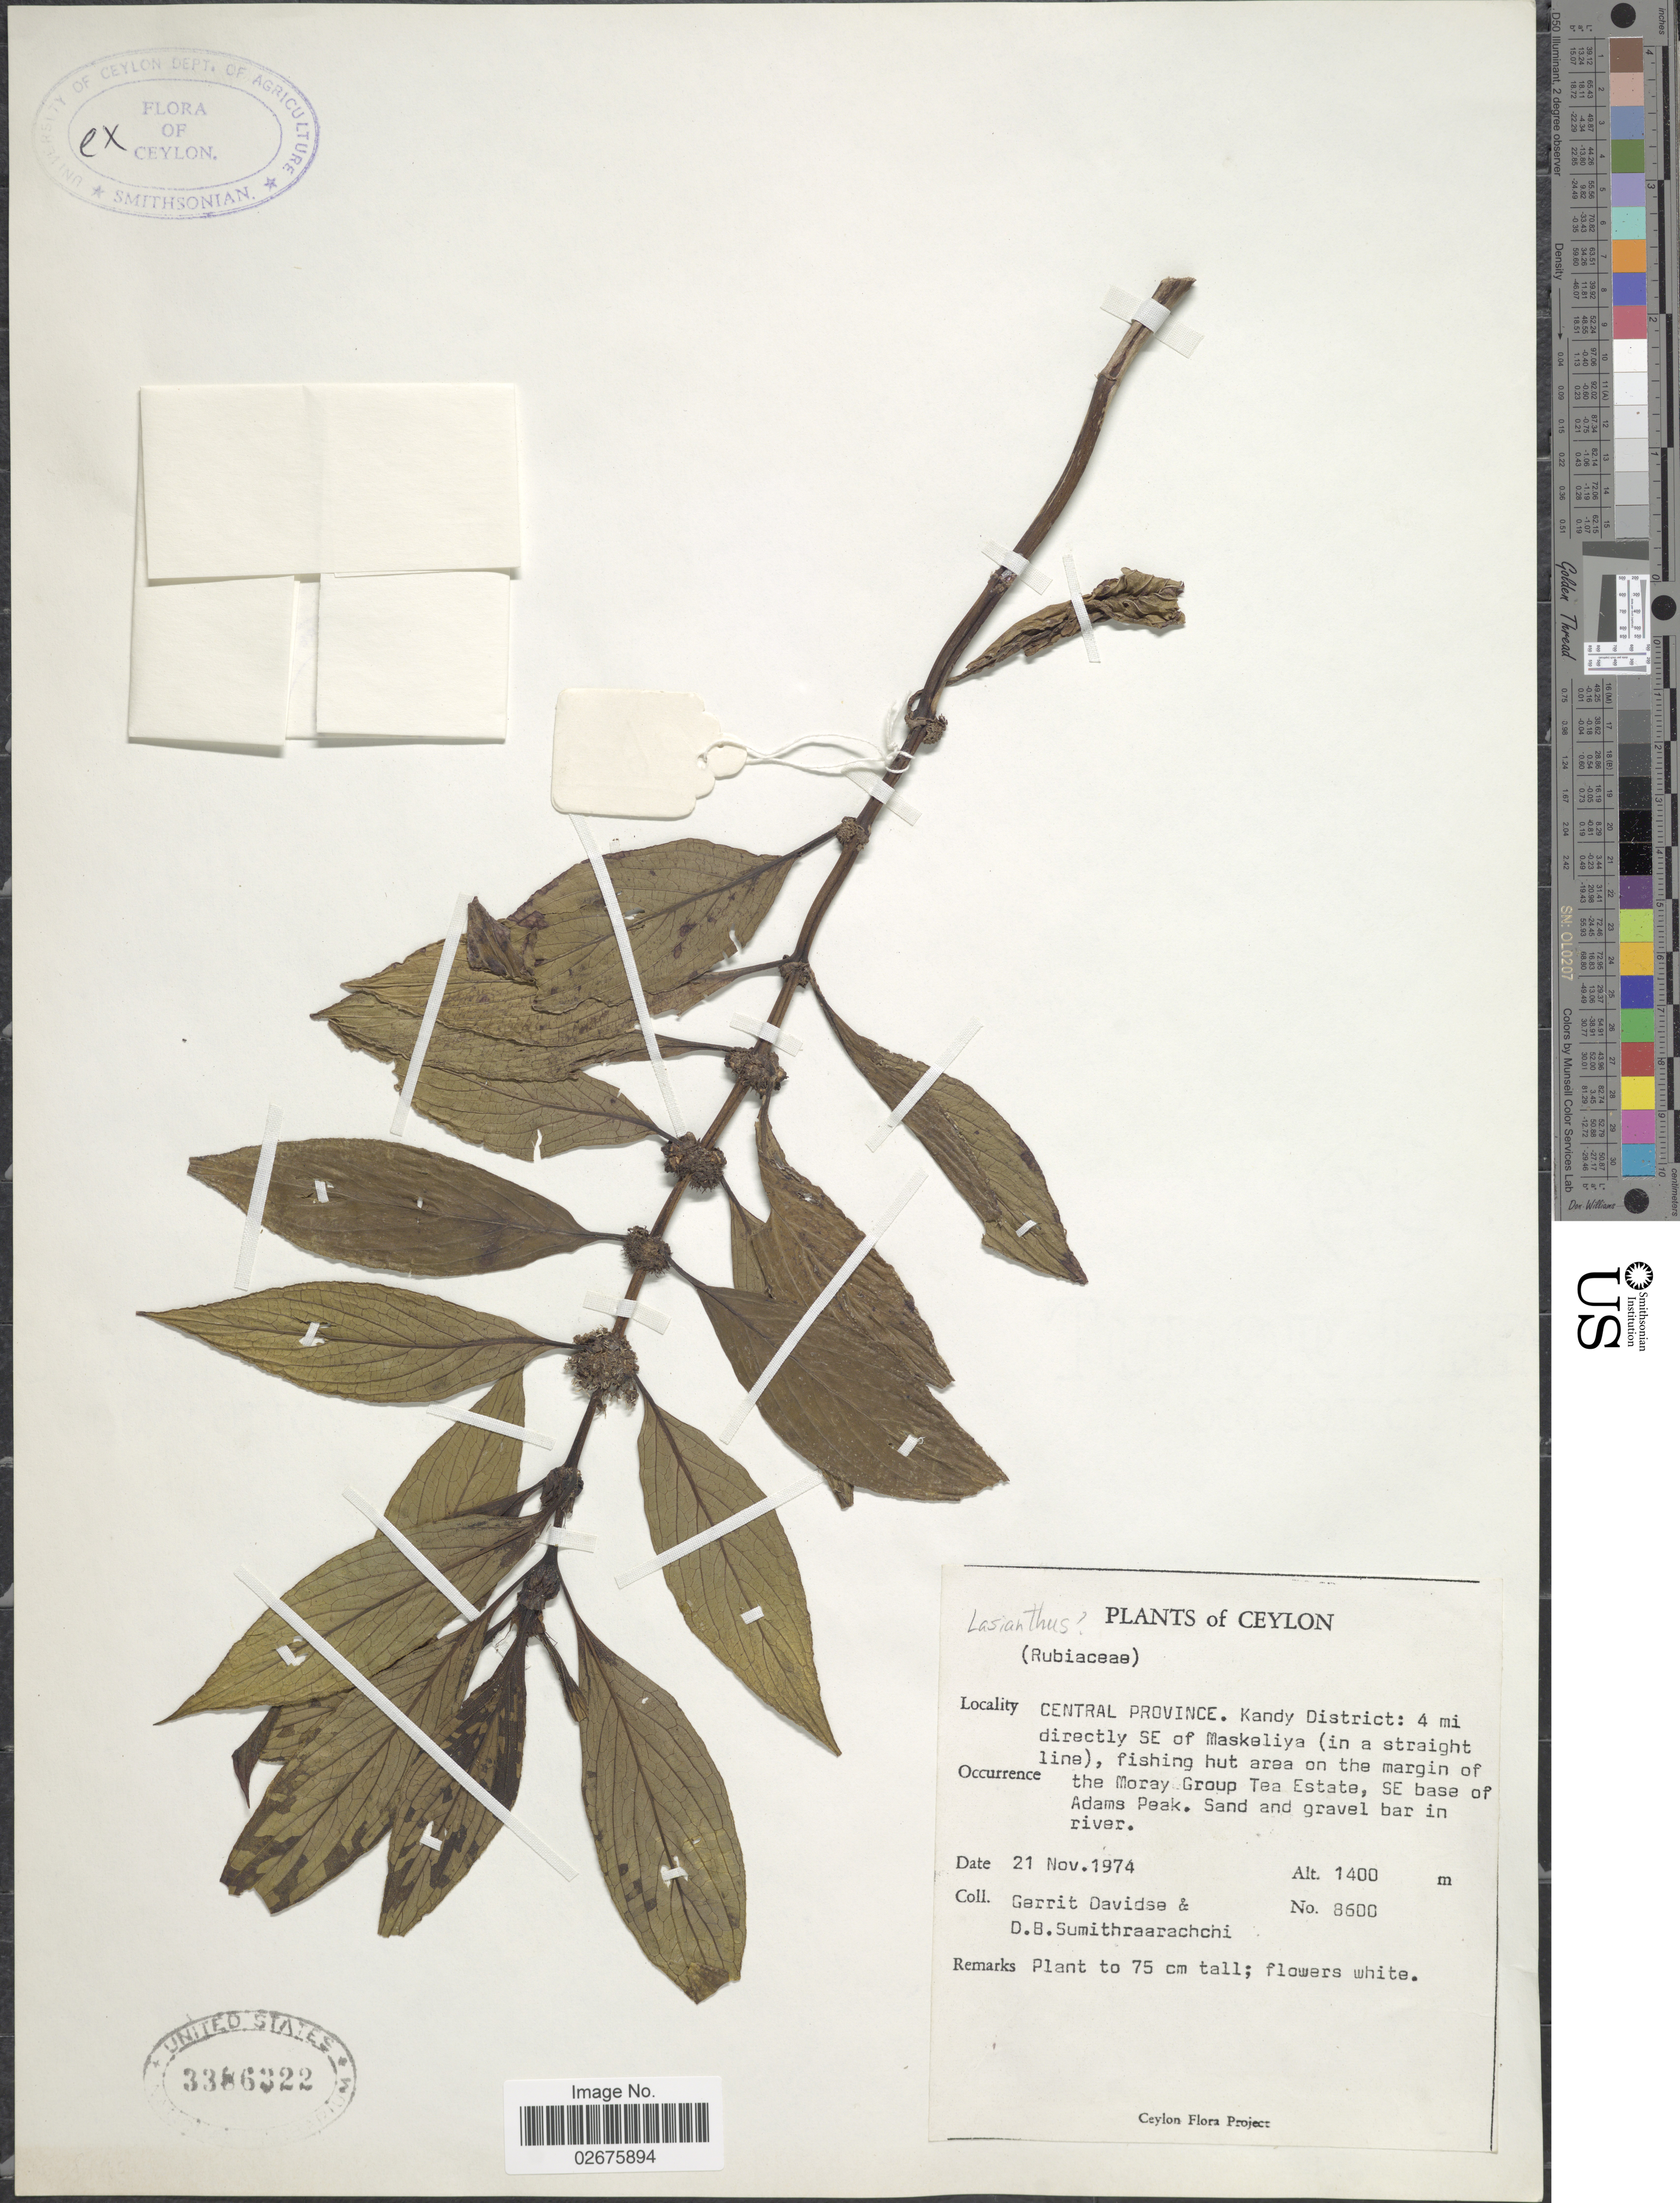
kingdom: Plantae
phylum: Tracheophyta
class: Magnoliopsida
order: Gentianales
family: Rubiaceae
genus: Lasianthus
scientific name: Lasianthus sp.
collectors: G. Davidse & D. B. Sumithraarachchi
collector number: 8600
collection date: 1974-11-21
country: Sri Lanka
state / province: Central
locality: Ceylon. Kandy District: 4 directly SE of Maskeliya (in a straight line), fishing hut area on the margin of the Moray Group Tea Estate, SE base of Adams Peak. Sand gravel bar in river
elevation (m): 1400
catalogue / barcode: US 3386322